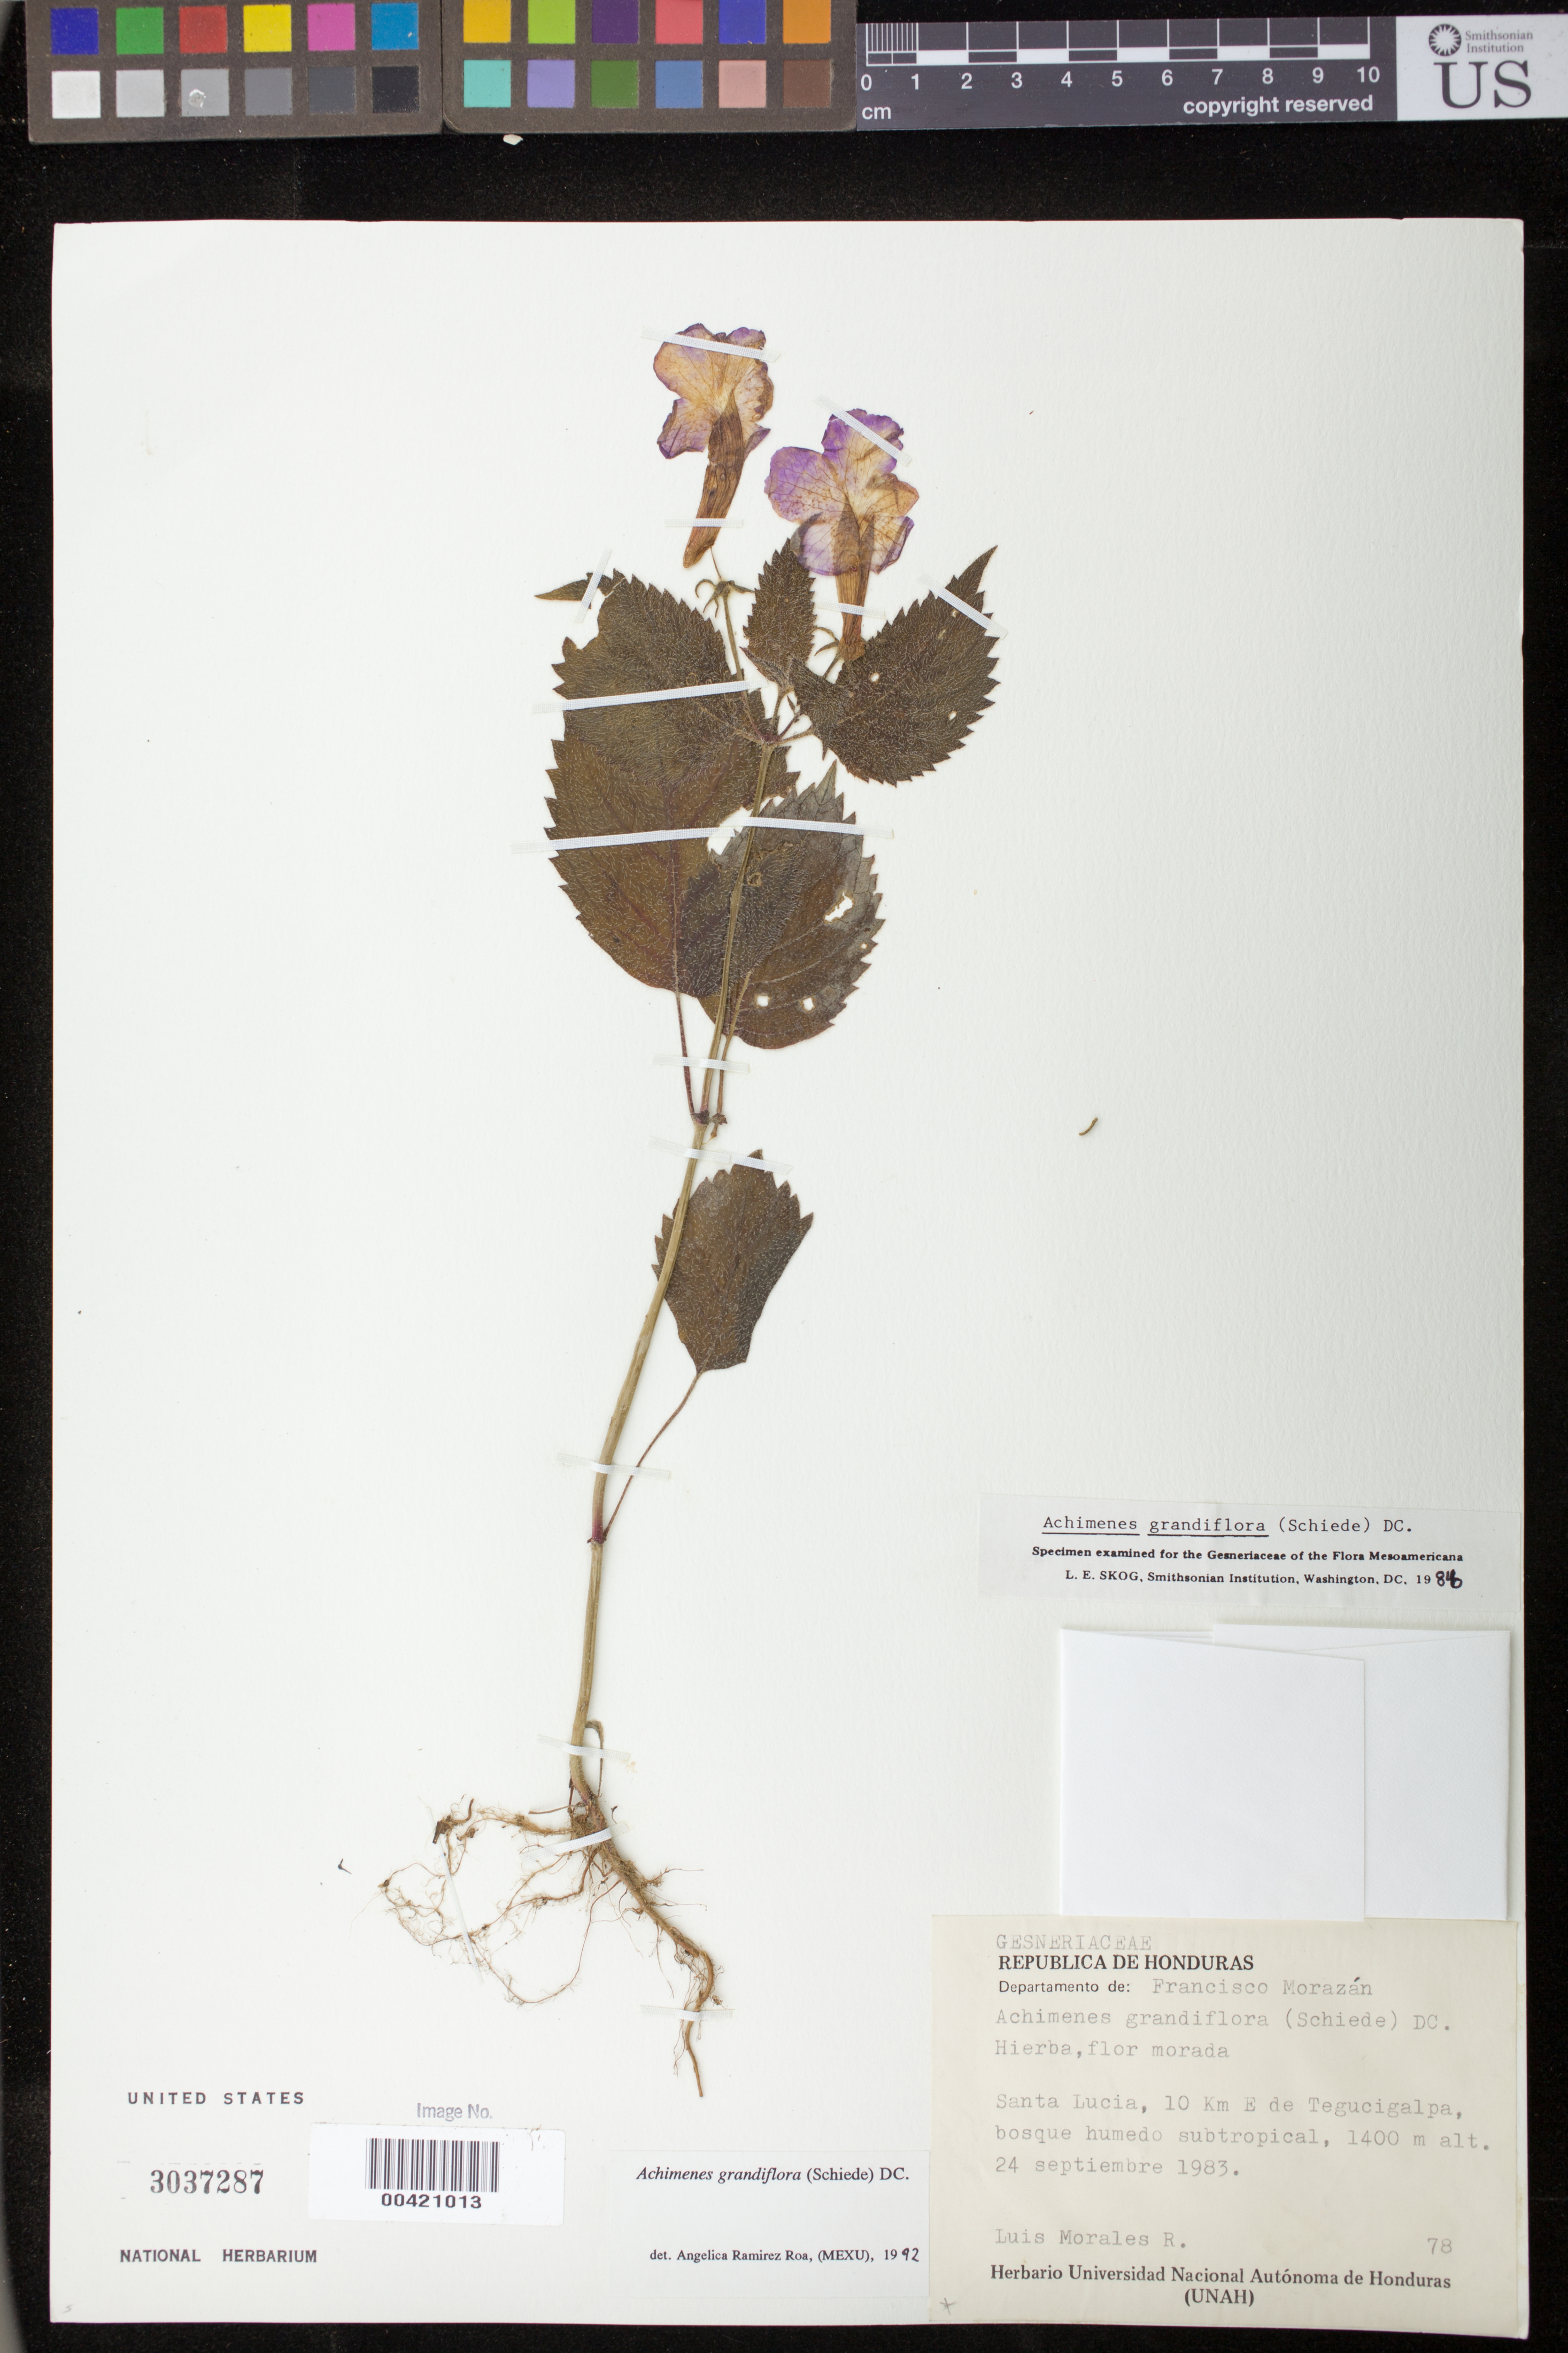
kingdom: Plantae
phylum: Tracheophyta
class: Magnoliopsida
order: Lamiales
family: Gesneriaceae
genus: Achimenes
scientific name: Achimenes grandiflora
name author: (Schiede) DC.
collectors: L. Morales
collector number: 78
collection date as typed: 24 Sep 1983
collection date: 1983-09-24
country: Honduras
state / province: Fco. Morazán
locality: Santa Lucia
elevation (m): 1400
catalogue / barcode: US 3037287